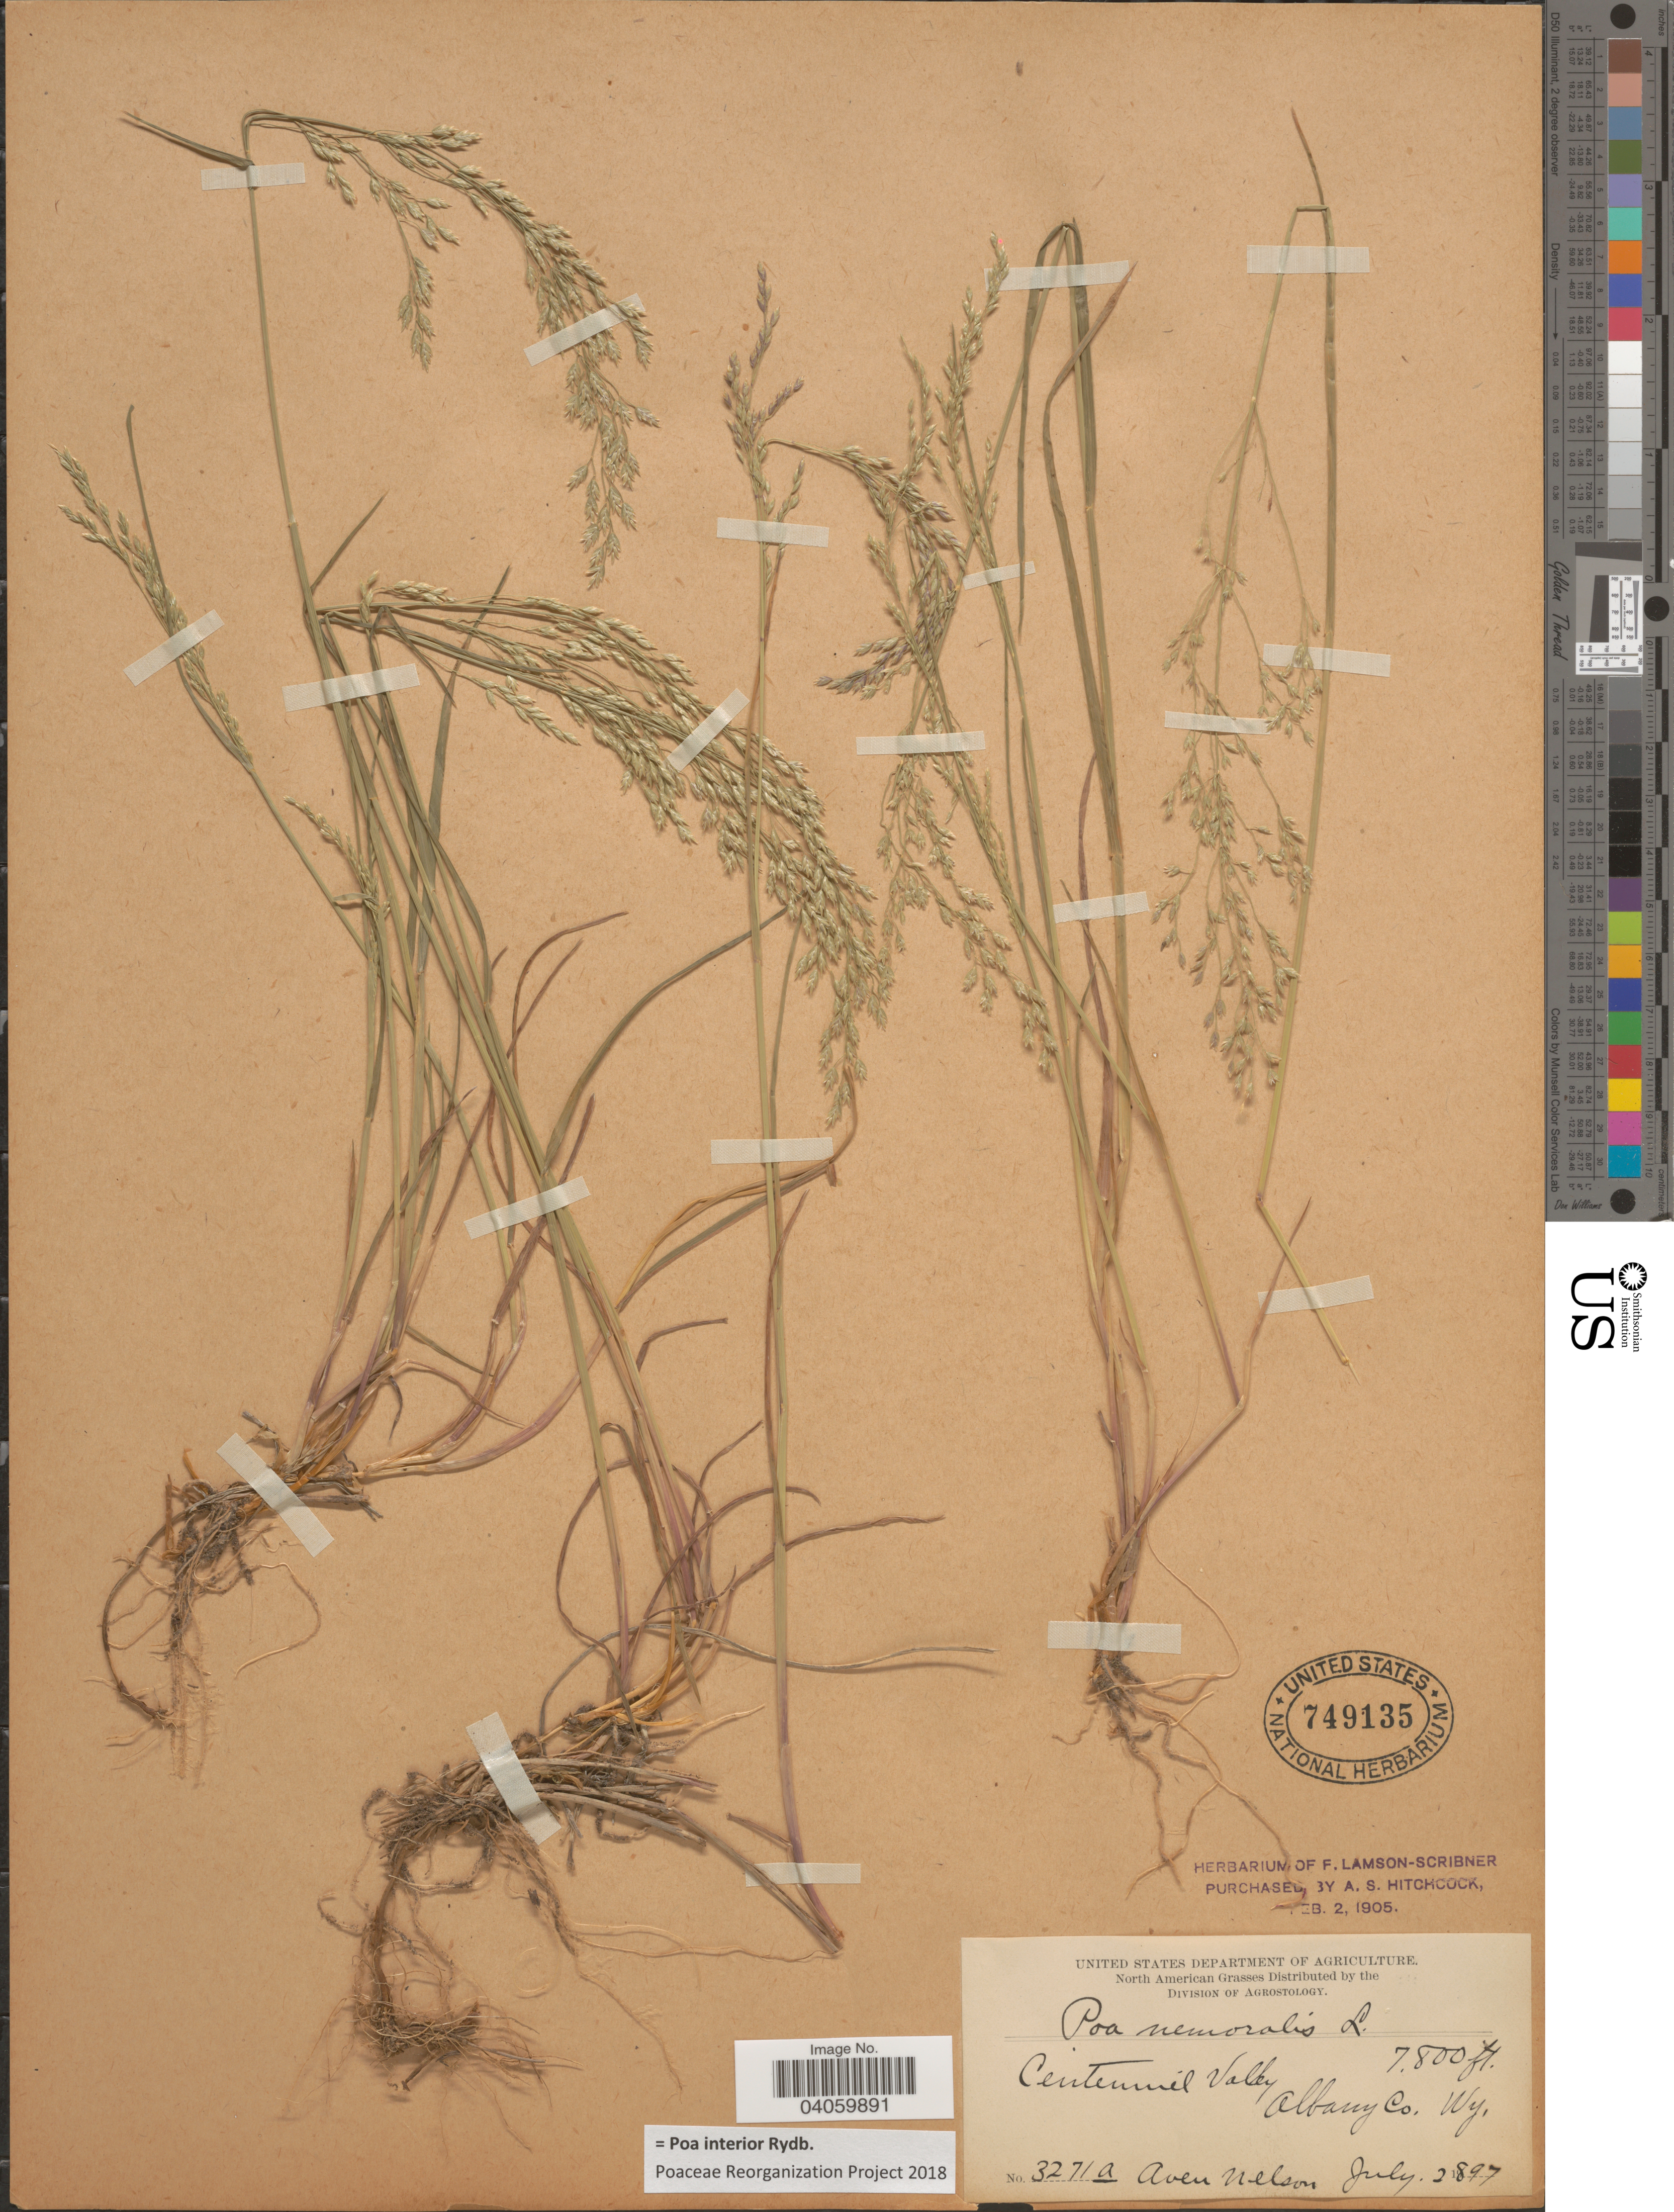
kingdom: Plantae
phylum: Tracheophyta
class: Liliopsida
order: Poales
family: Poaceae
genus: Poa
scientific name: Poa interior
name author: Rydb.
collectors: A. Nelson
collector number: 3271a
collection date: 1897-07-02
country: United States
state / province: Wyoming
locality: Centenniel Valley. Albany Co.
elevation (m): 2377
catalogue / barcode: US 749135